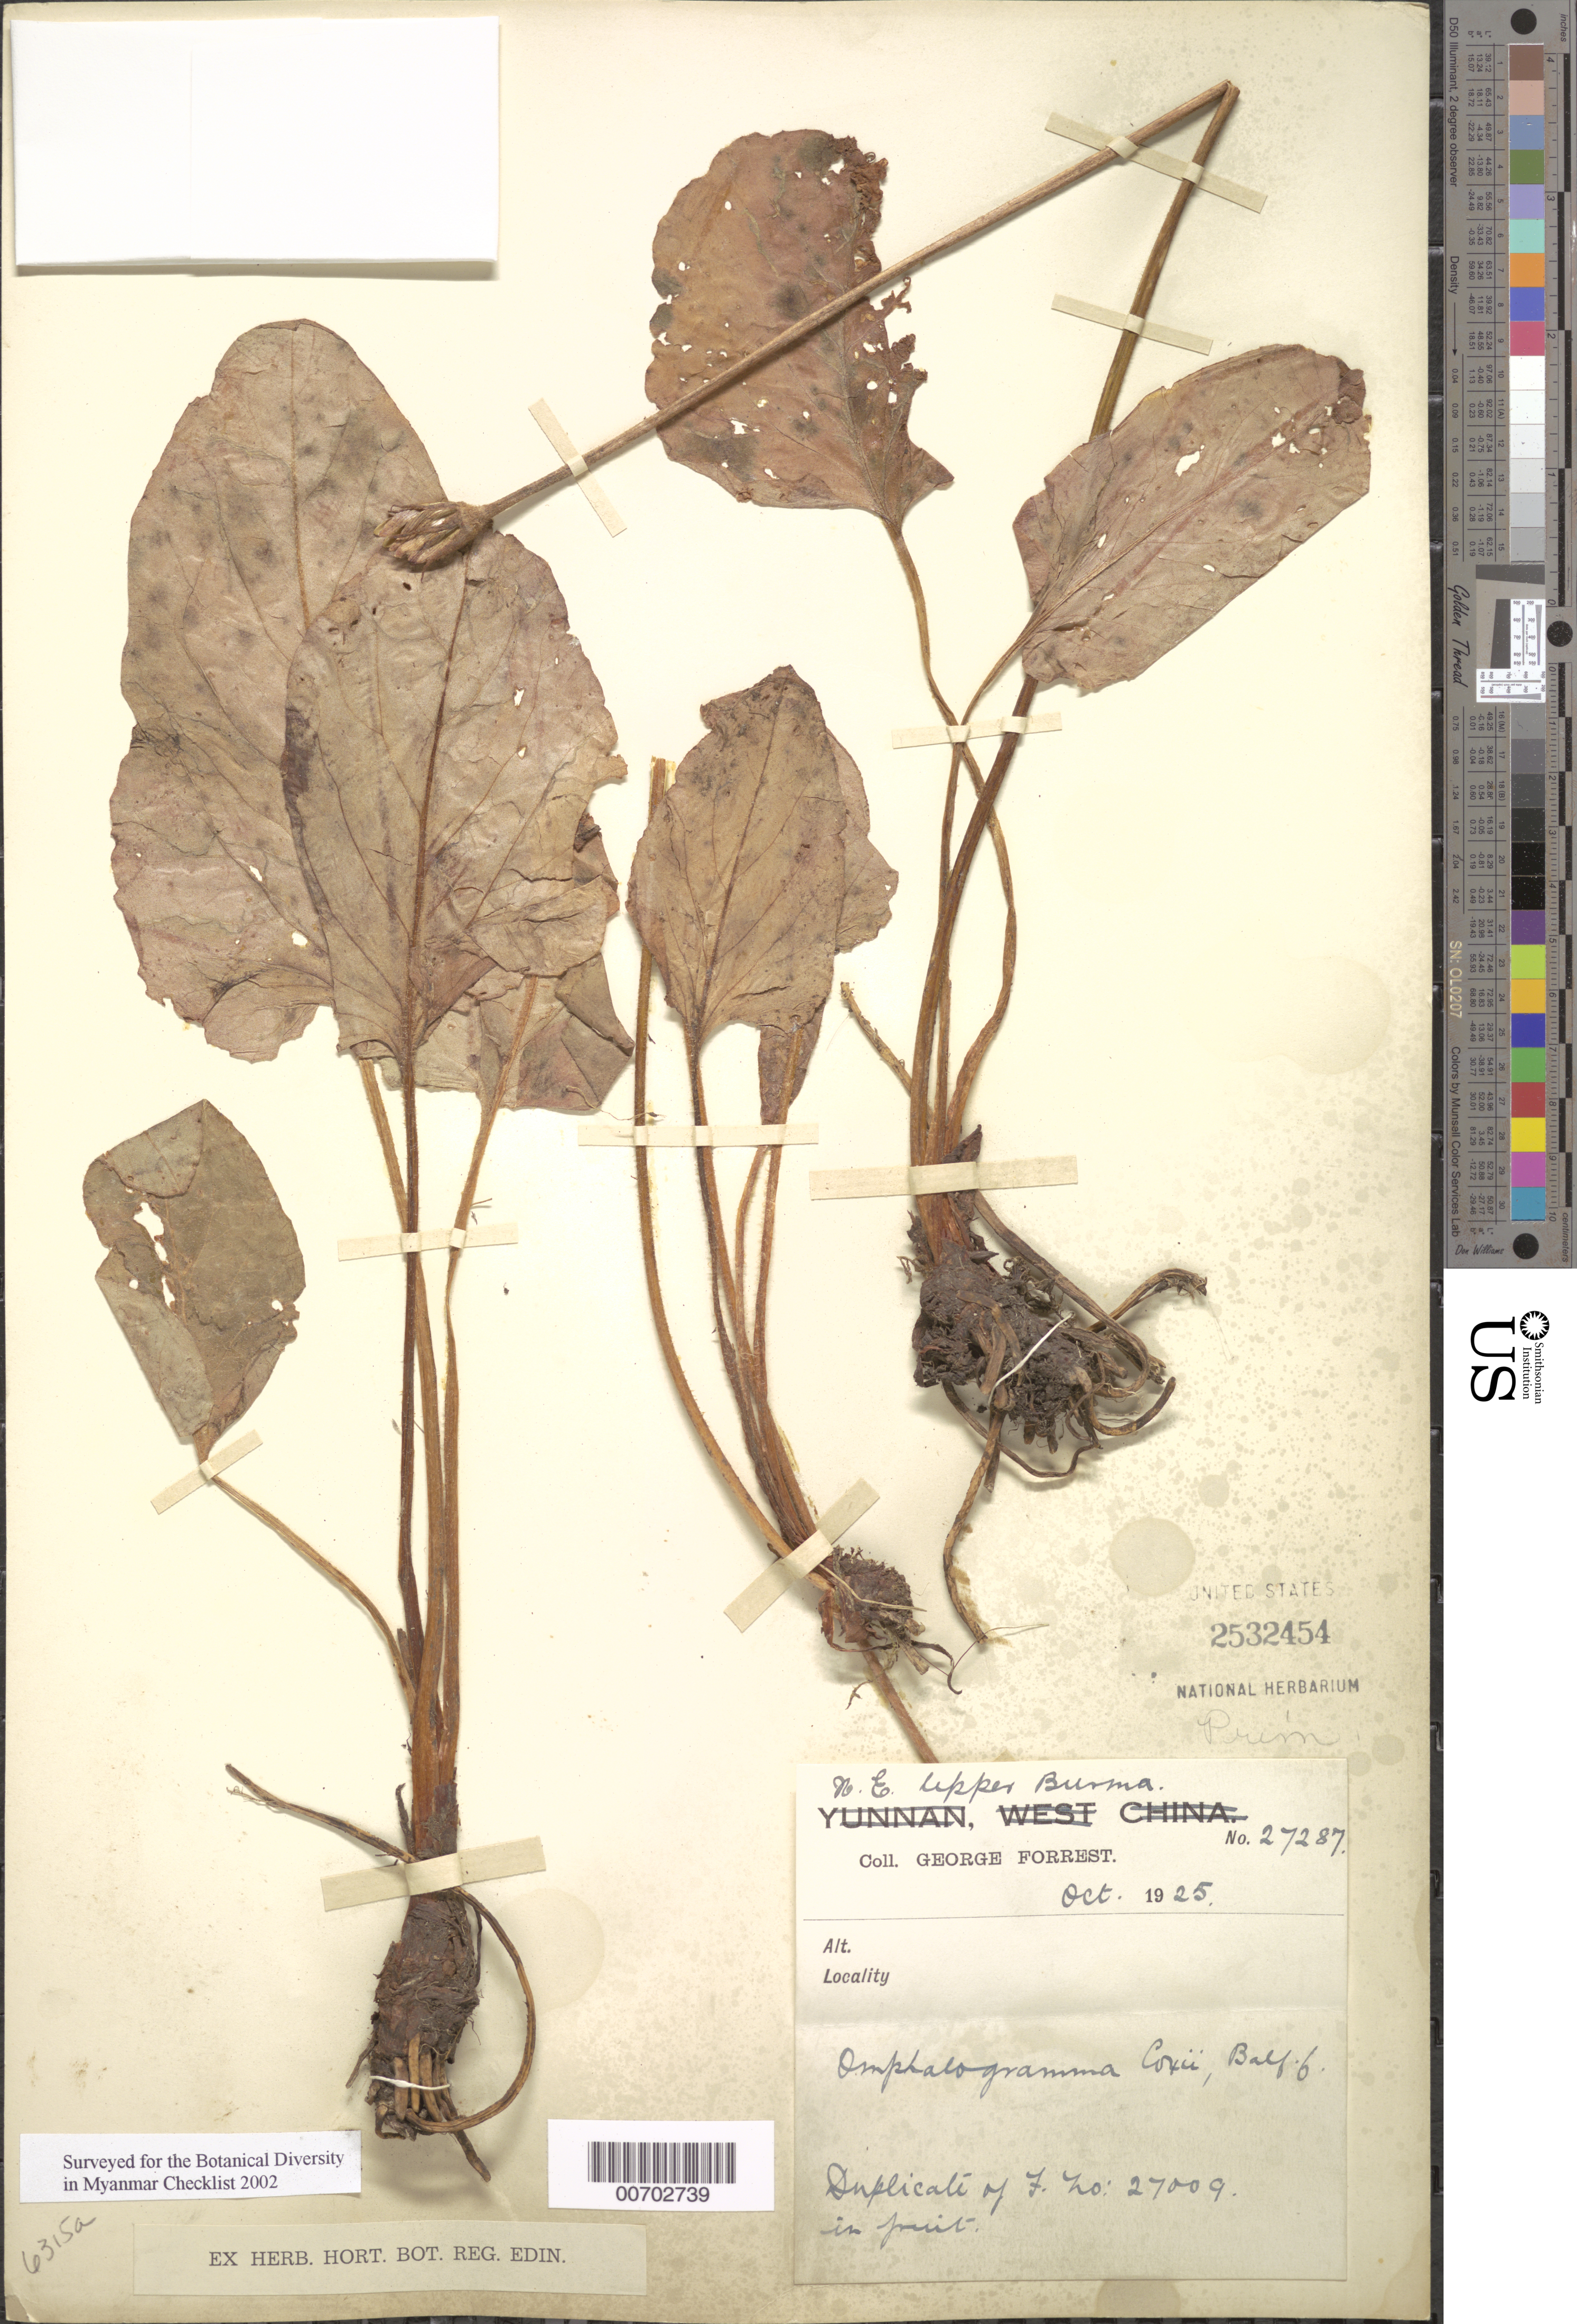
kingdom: Plantae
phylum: Tracheophyta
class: Magnoliopsida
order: Ericales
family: Primulaceae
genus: Omphalogramma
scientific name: Omphalogramma coxii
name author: Balf. f.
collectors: G. Forrest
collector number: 27287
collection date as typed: Oct 1925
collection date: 1925-10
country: Myanmar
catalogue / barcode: US 2532454